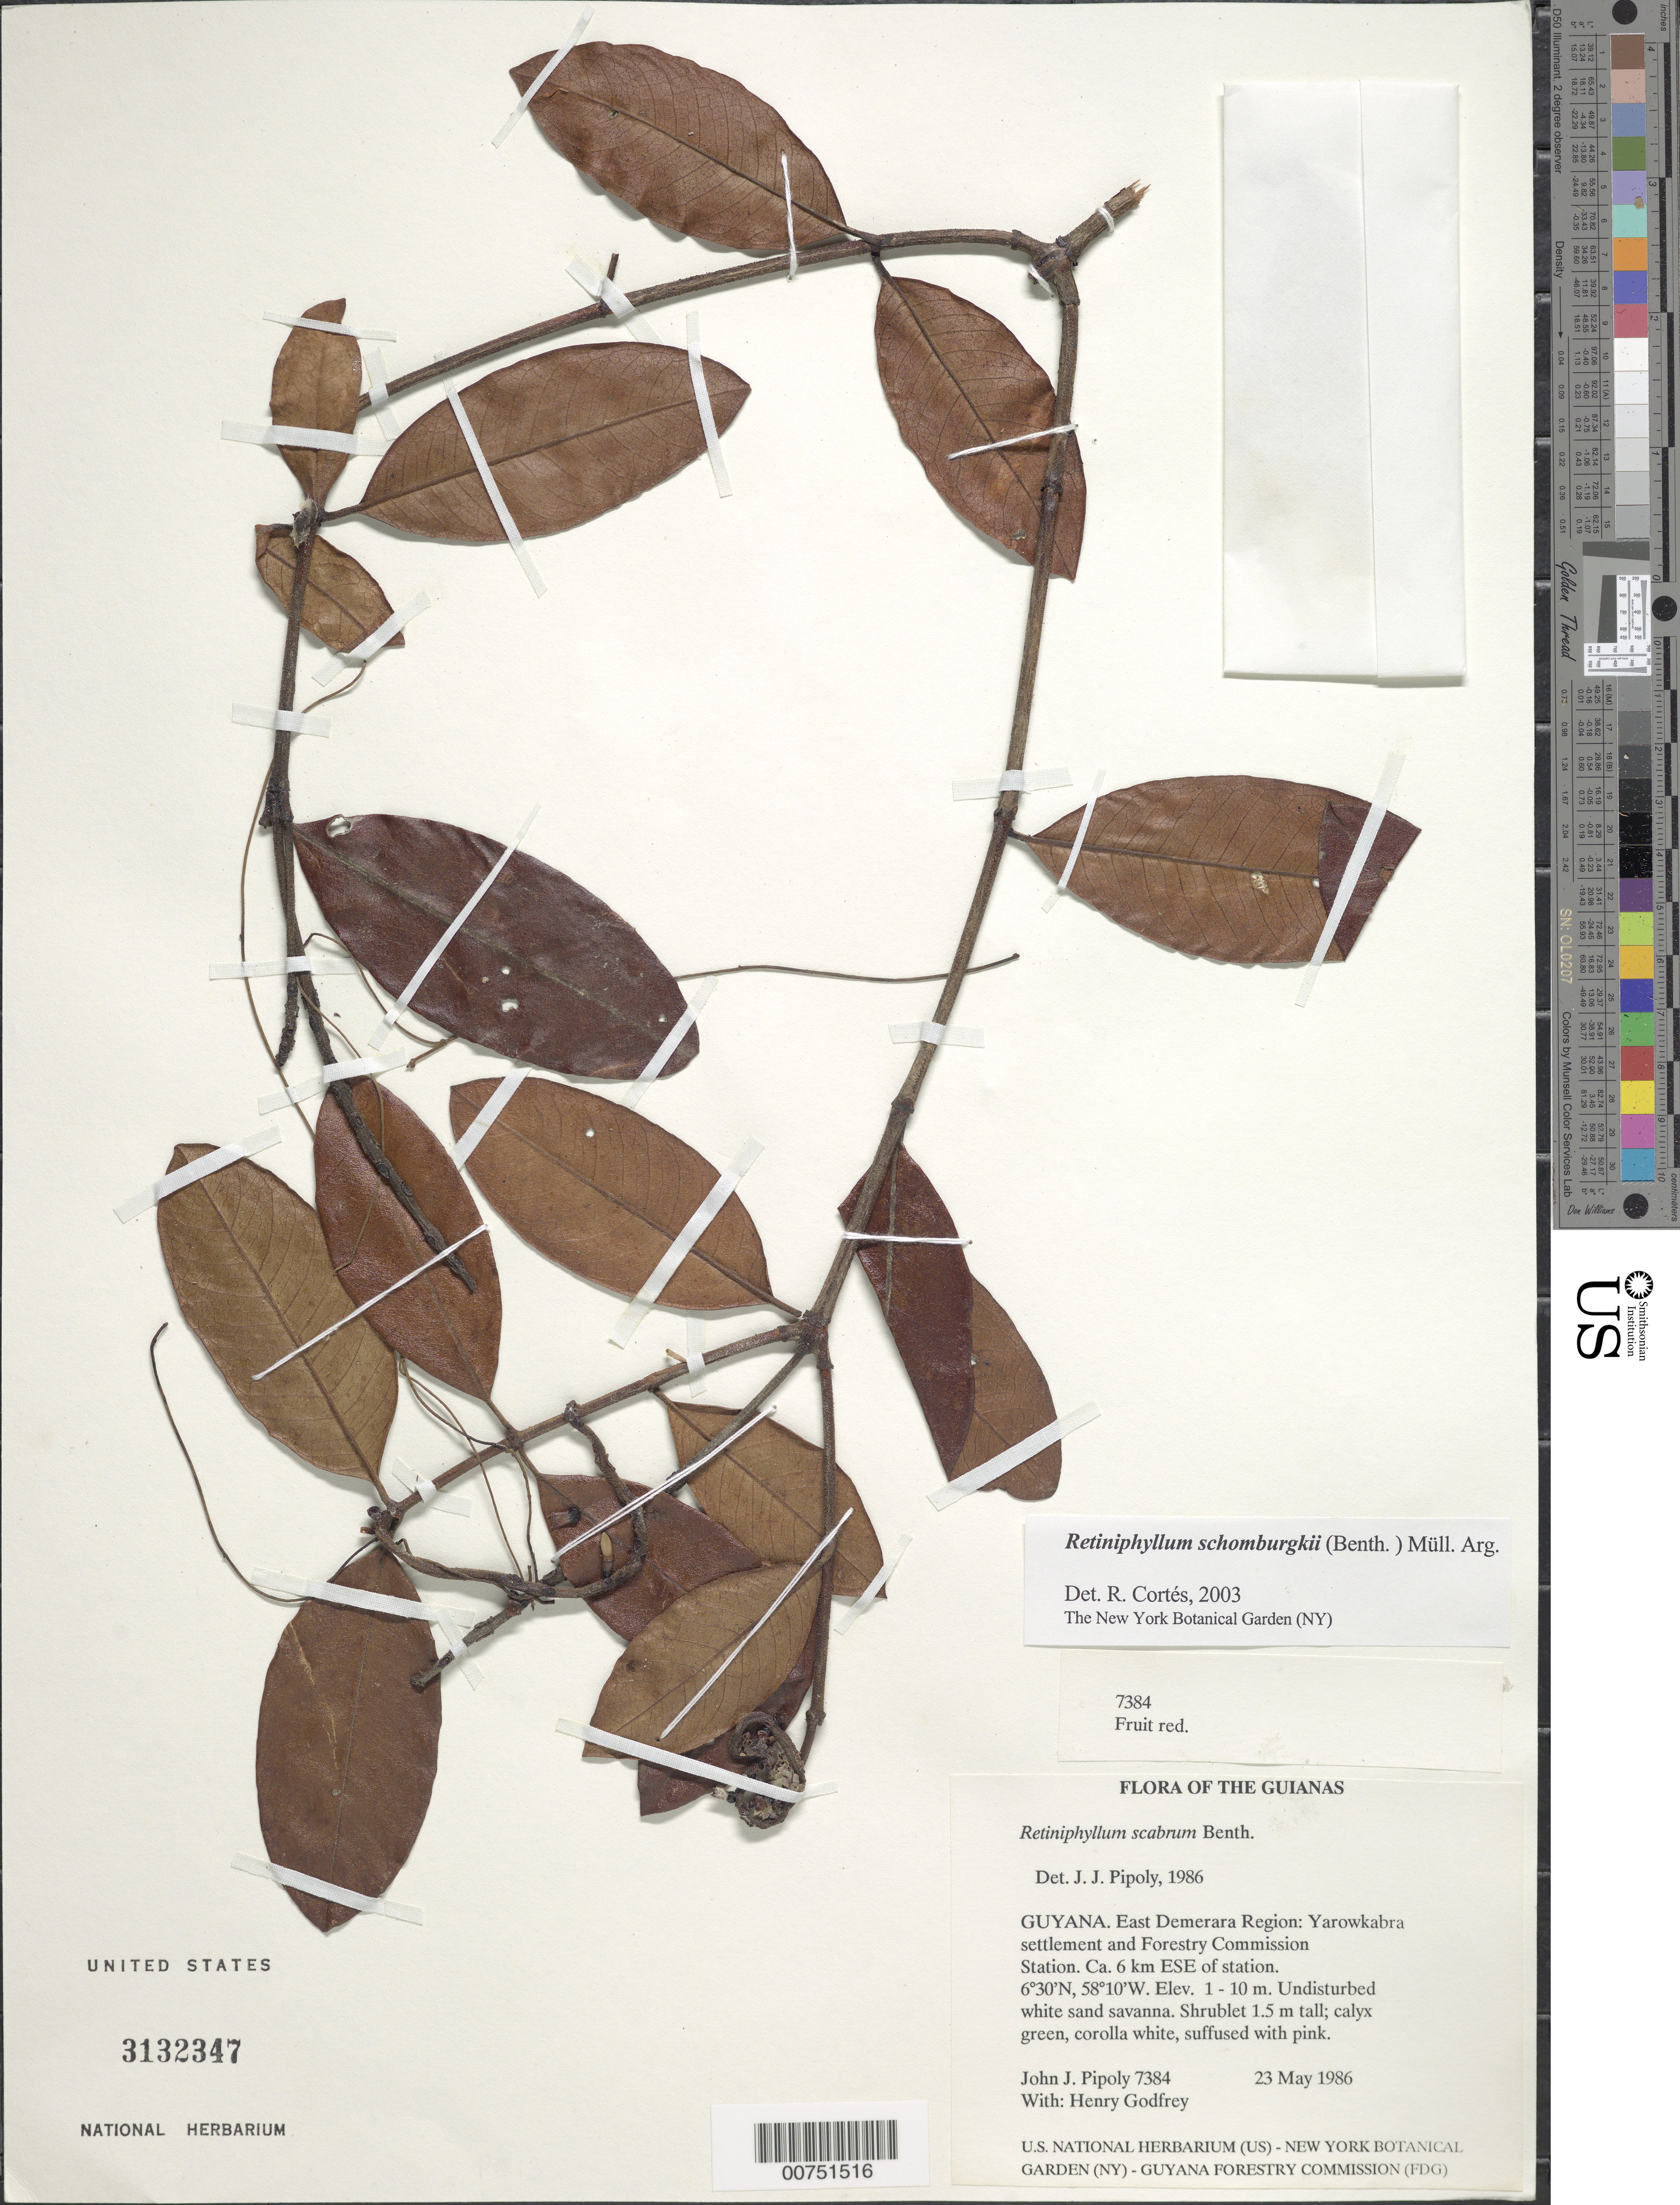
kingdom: Plantae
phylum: Tracheophyta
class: Magnoliopsida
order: Gentianales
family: Rubiaceae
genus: Retiniphyllum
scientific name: Retiniphyllum schomburgkii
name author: (Benth.) Müll. Arg.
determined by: Cortes R., G.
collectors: J. J. Pipoly & H. Godfrey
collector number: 7384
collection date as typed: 23 May 1986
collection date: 1986-05-23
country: Guyana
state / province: Demerara-Mahaica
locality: Yarowkabra settlement and Forestry Commission Station ca. 6 km ESE of station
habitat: Undisturbed white sand savanna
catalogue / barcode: US 3132347